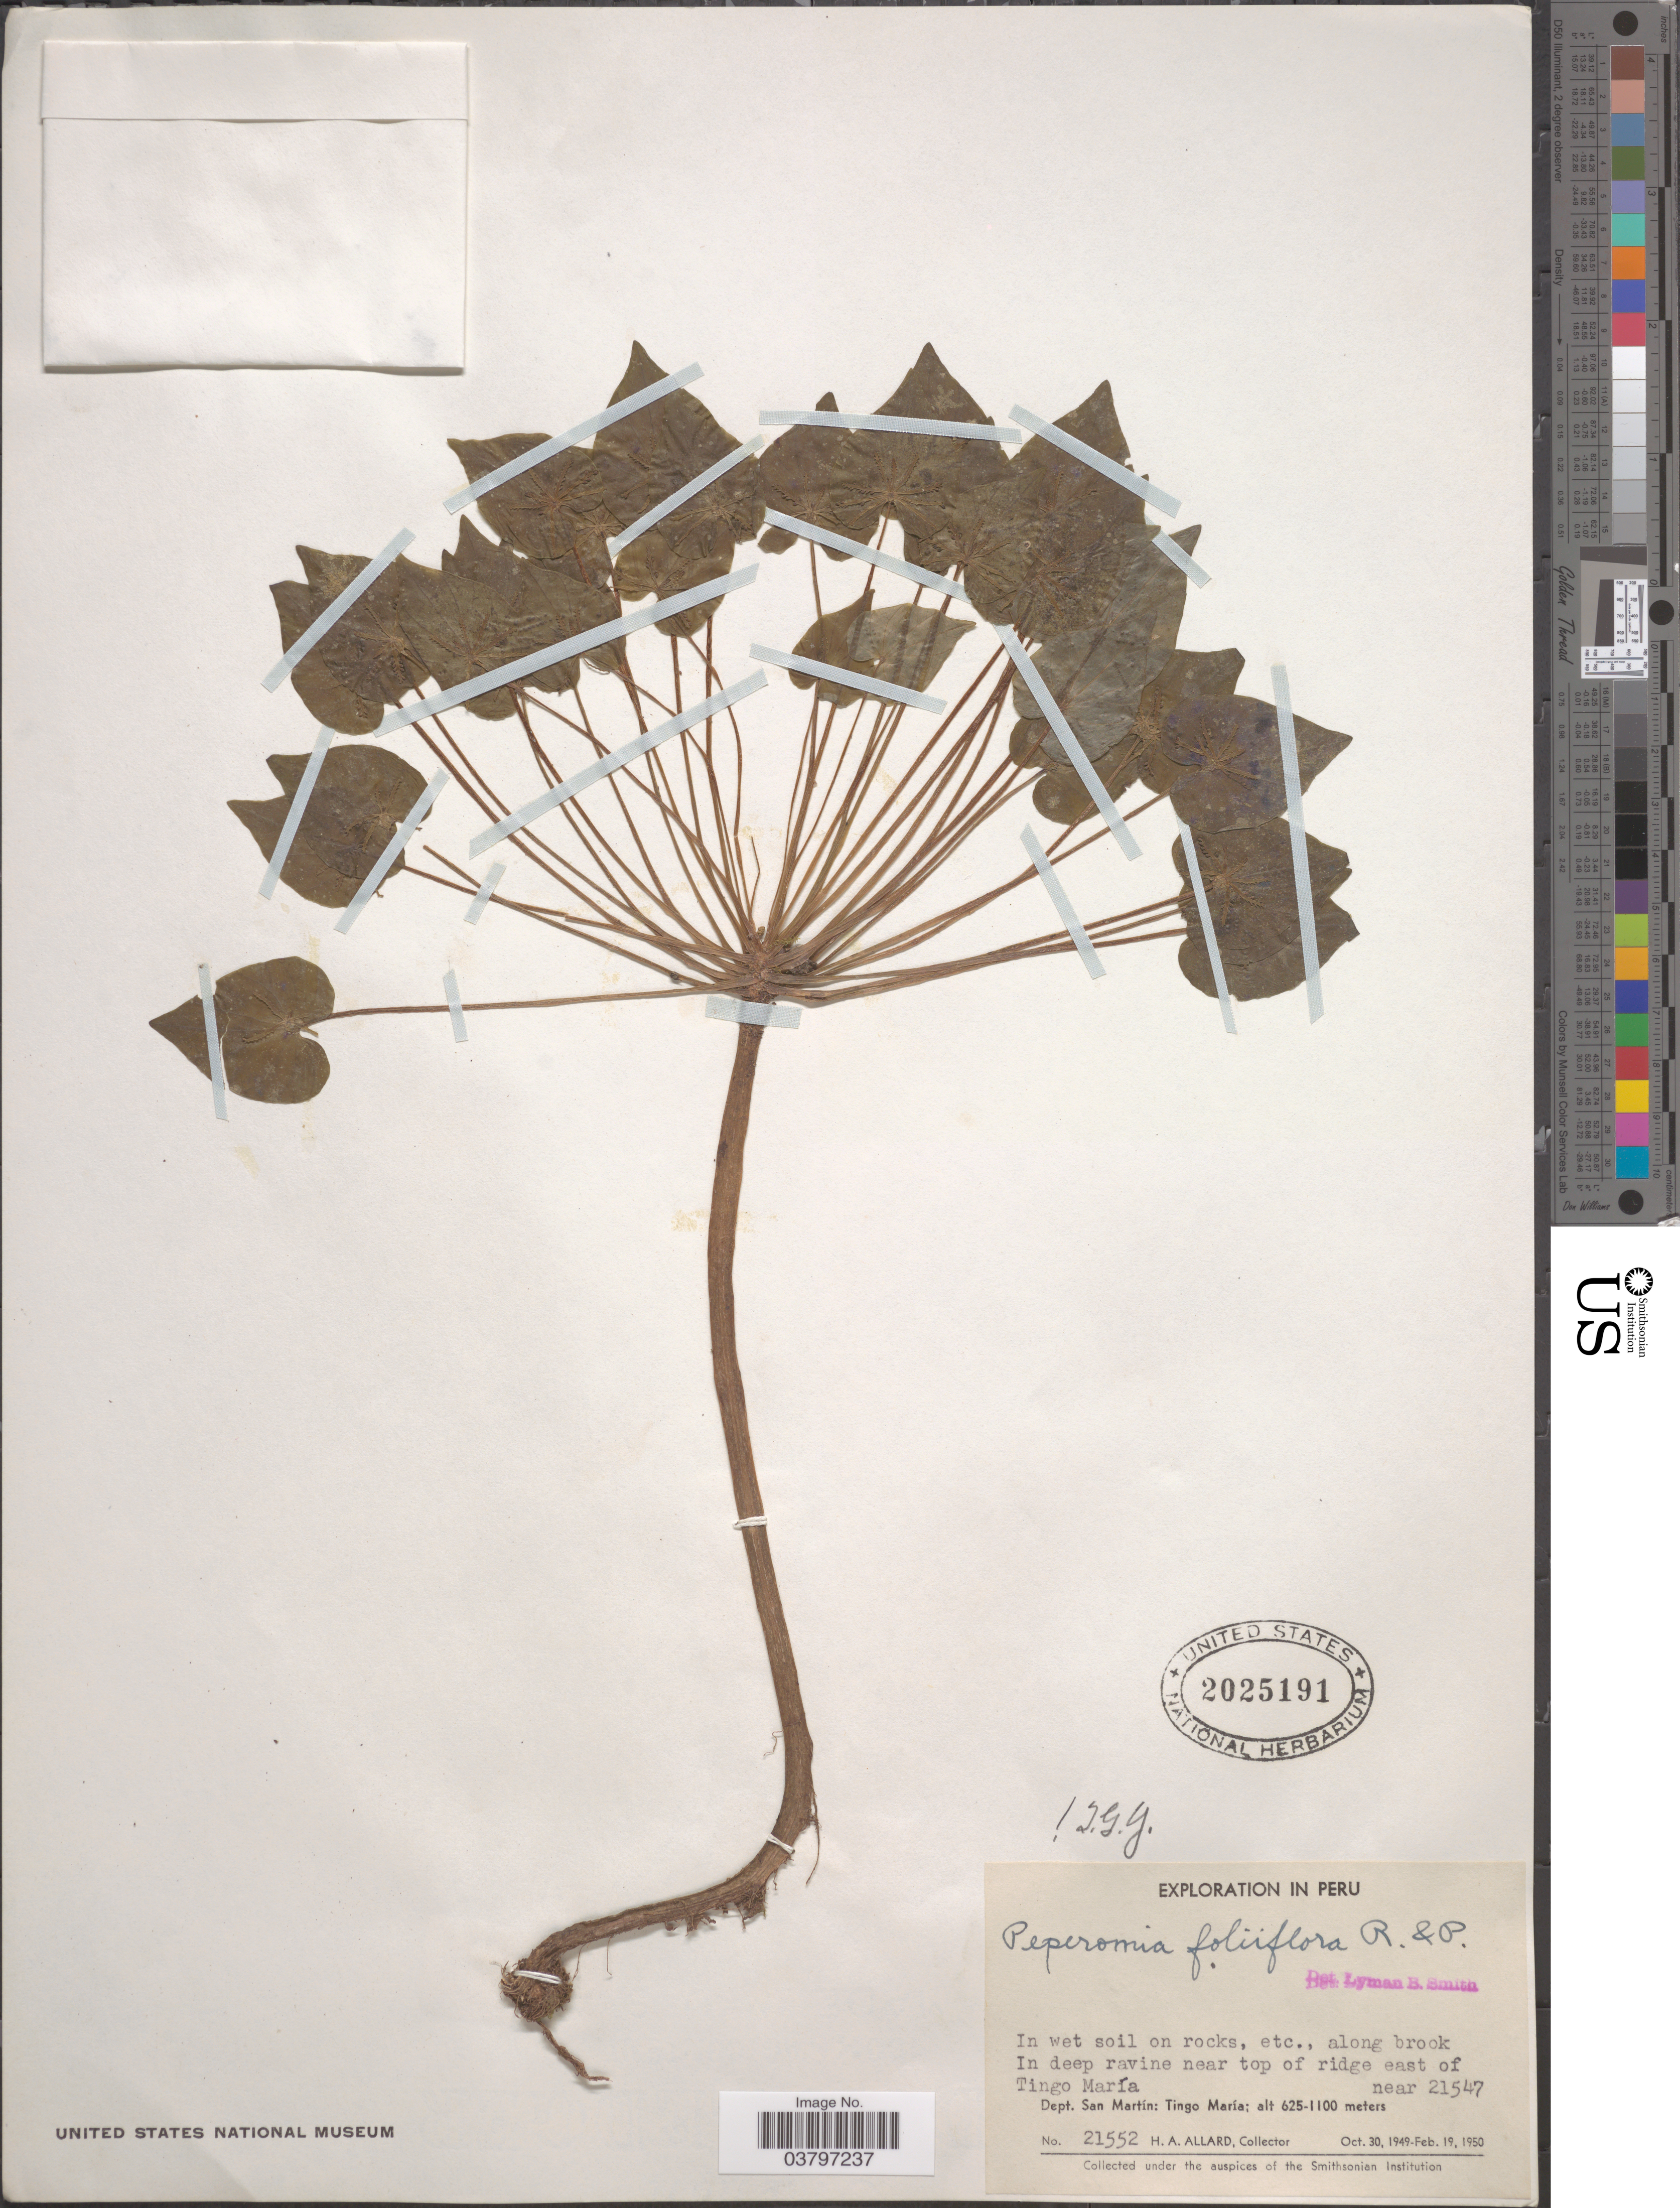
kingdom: Plantae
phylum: Tracheophyta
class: Magnoliopsida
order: Piperales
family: Piperaceae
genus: Peperomia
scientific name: Peperomia foliiflora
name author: Ruiz & Pav.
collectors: H. A. Allard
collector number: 21552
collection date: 1949-10-30/1950-02-19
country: Peru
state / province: San Martín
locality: In deep ravine near top of ridge east of Tingo María near 21547. Dept. San Martín: Tingo María.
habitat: in wet soil on rocks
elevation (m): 625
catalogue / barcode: US 2025191